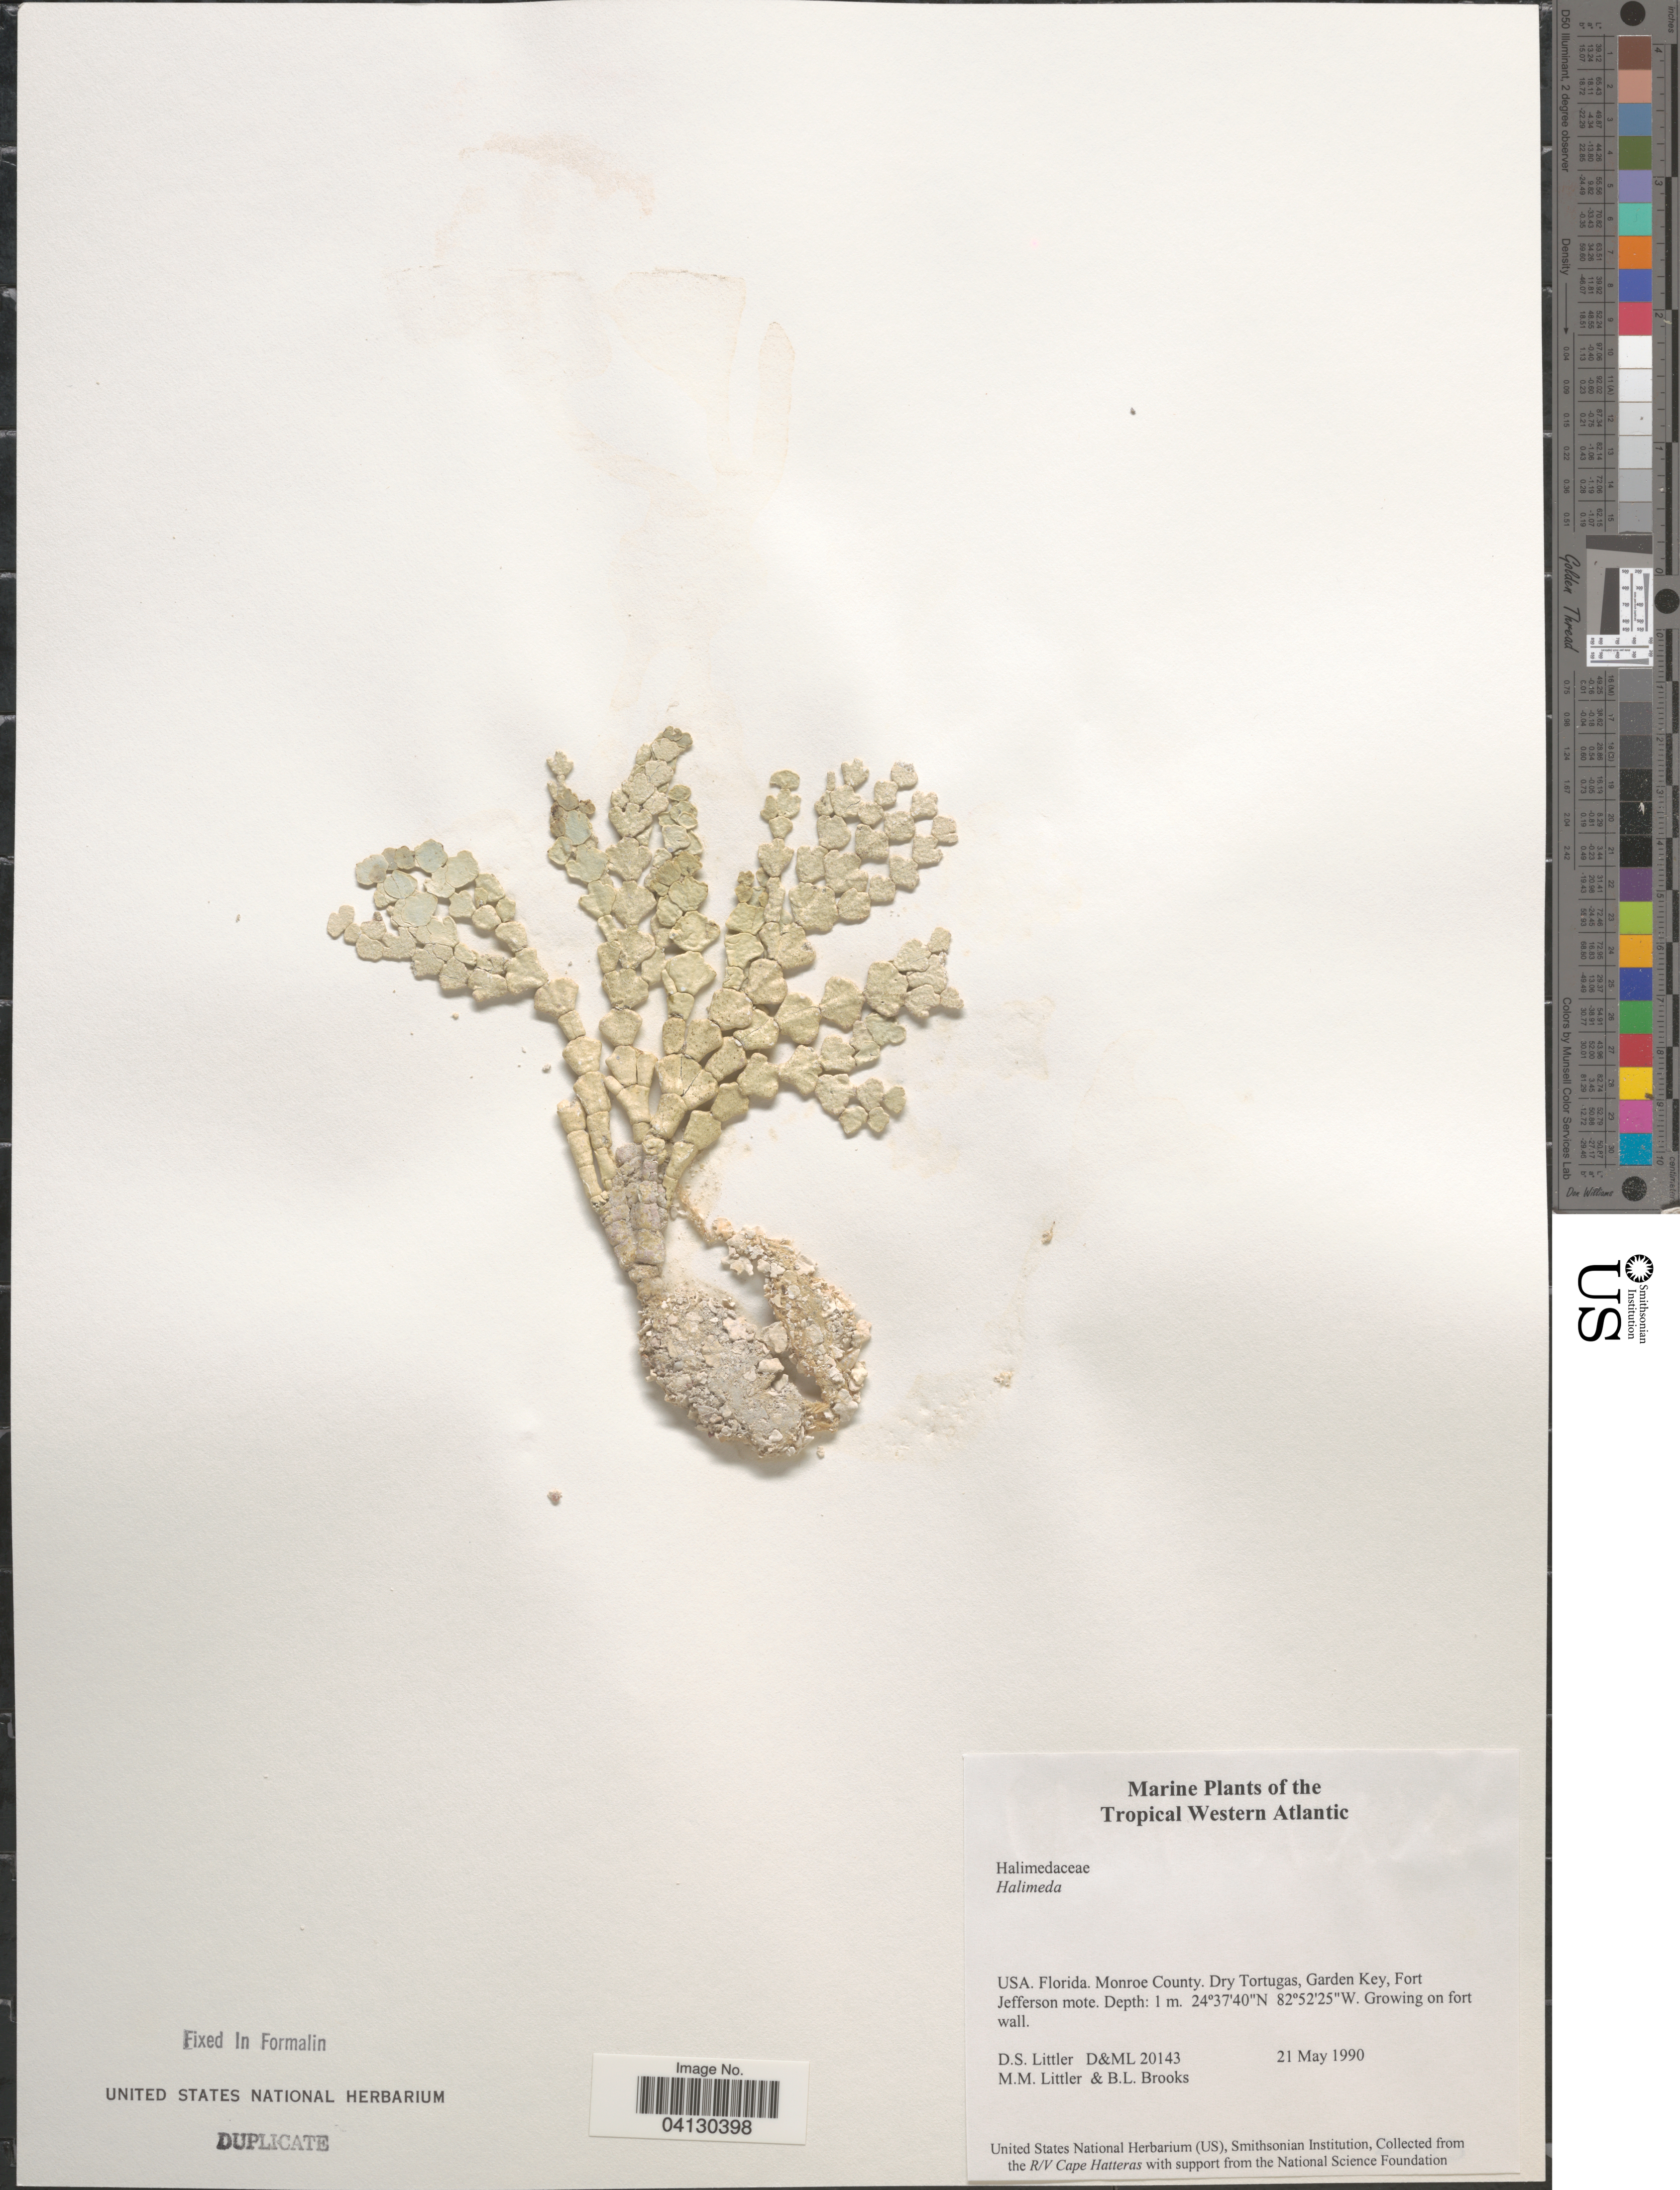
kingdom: Plantae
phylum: Chlorophyta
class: Ulvophyceae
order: Bryopsidales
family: Halimedaceae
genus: Halimeda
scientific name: Halimeda sp.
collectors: D. S. Littler & B. Brooks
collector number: D&ML20143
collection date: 1990-05-21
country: United States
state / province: Florida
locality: The Tropical Western Atlantic. Monroe County. Dry Tortugas, Garden Key, Fort Jefferson mote.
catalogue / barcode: US 328997